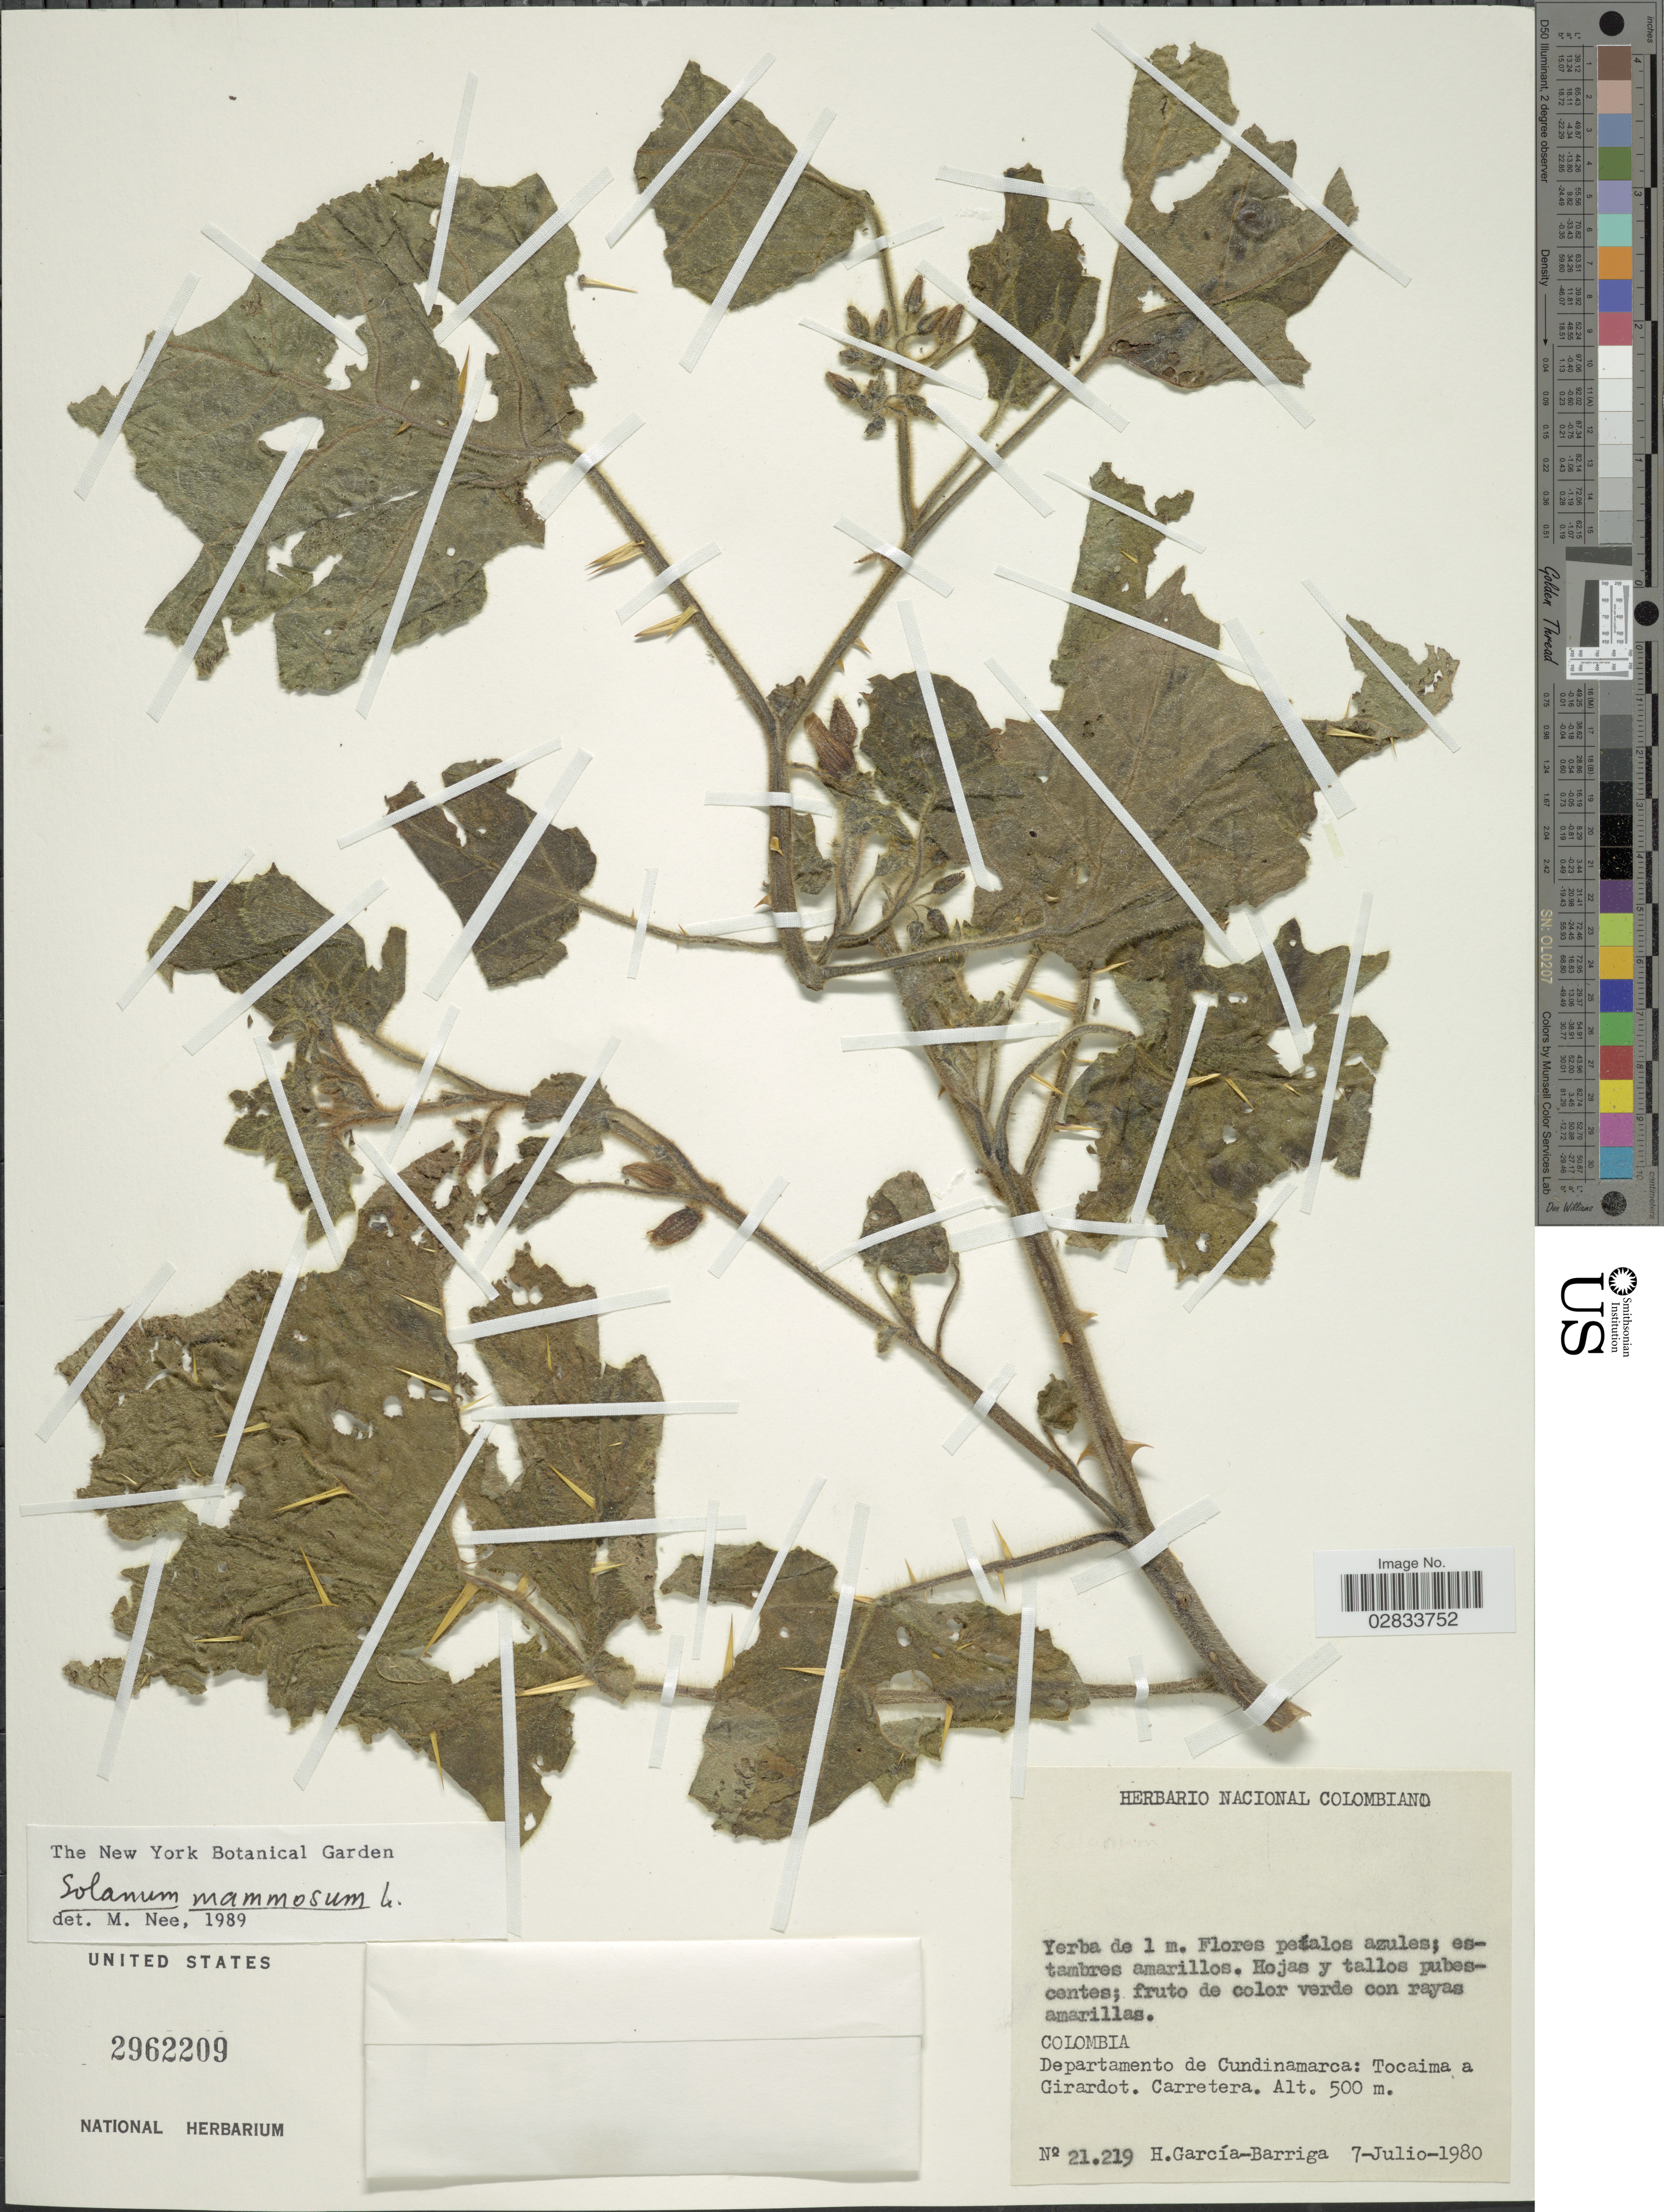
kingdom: Plantae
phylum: Tracheophyta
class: Magnoliopsida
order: Solanales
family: Solanaceae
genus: Solanum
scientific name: Solanum mammosum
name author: L.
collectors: H. García Barriga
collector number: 21219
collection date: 1980-07-07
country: Colombia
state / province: Cundinamarca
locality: Departamento de Cundinamarca: Tocaima a Girardot, Carretera.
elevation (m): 500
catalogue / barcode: US 2962209